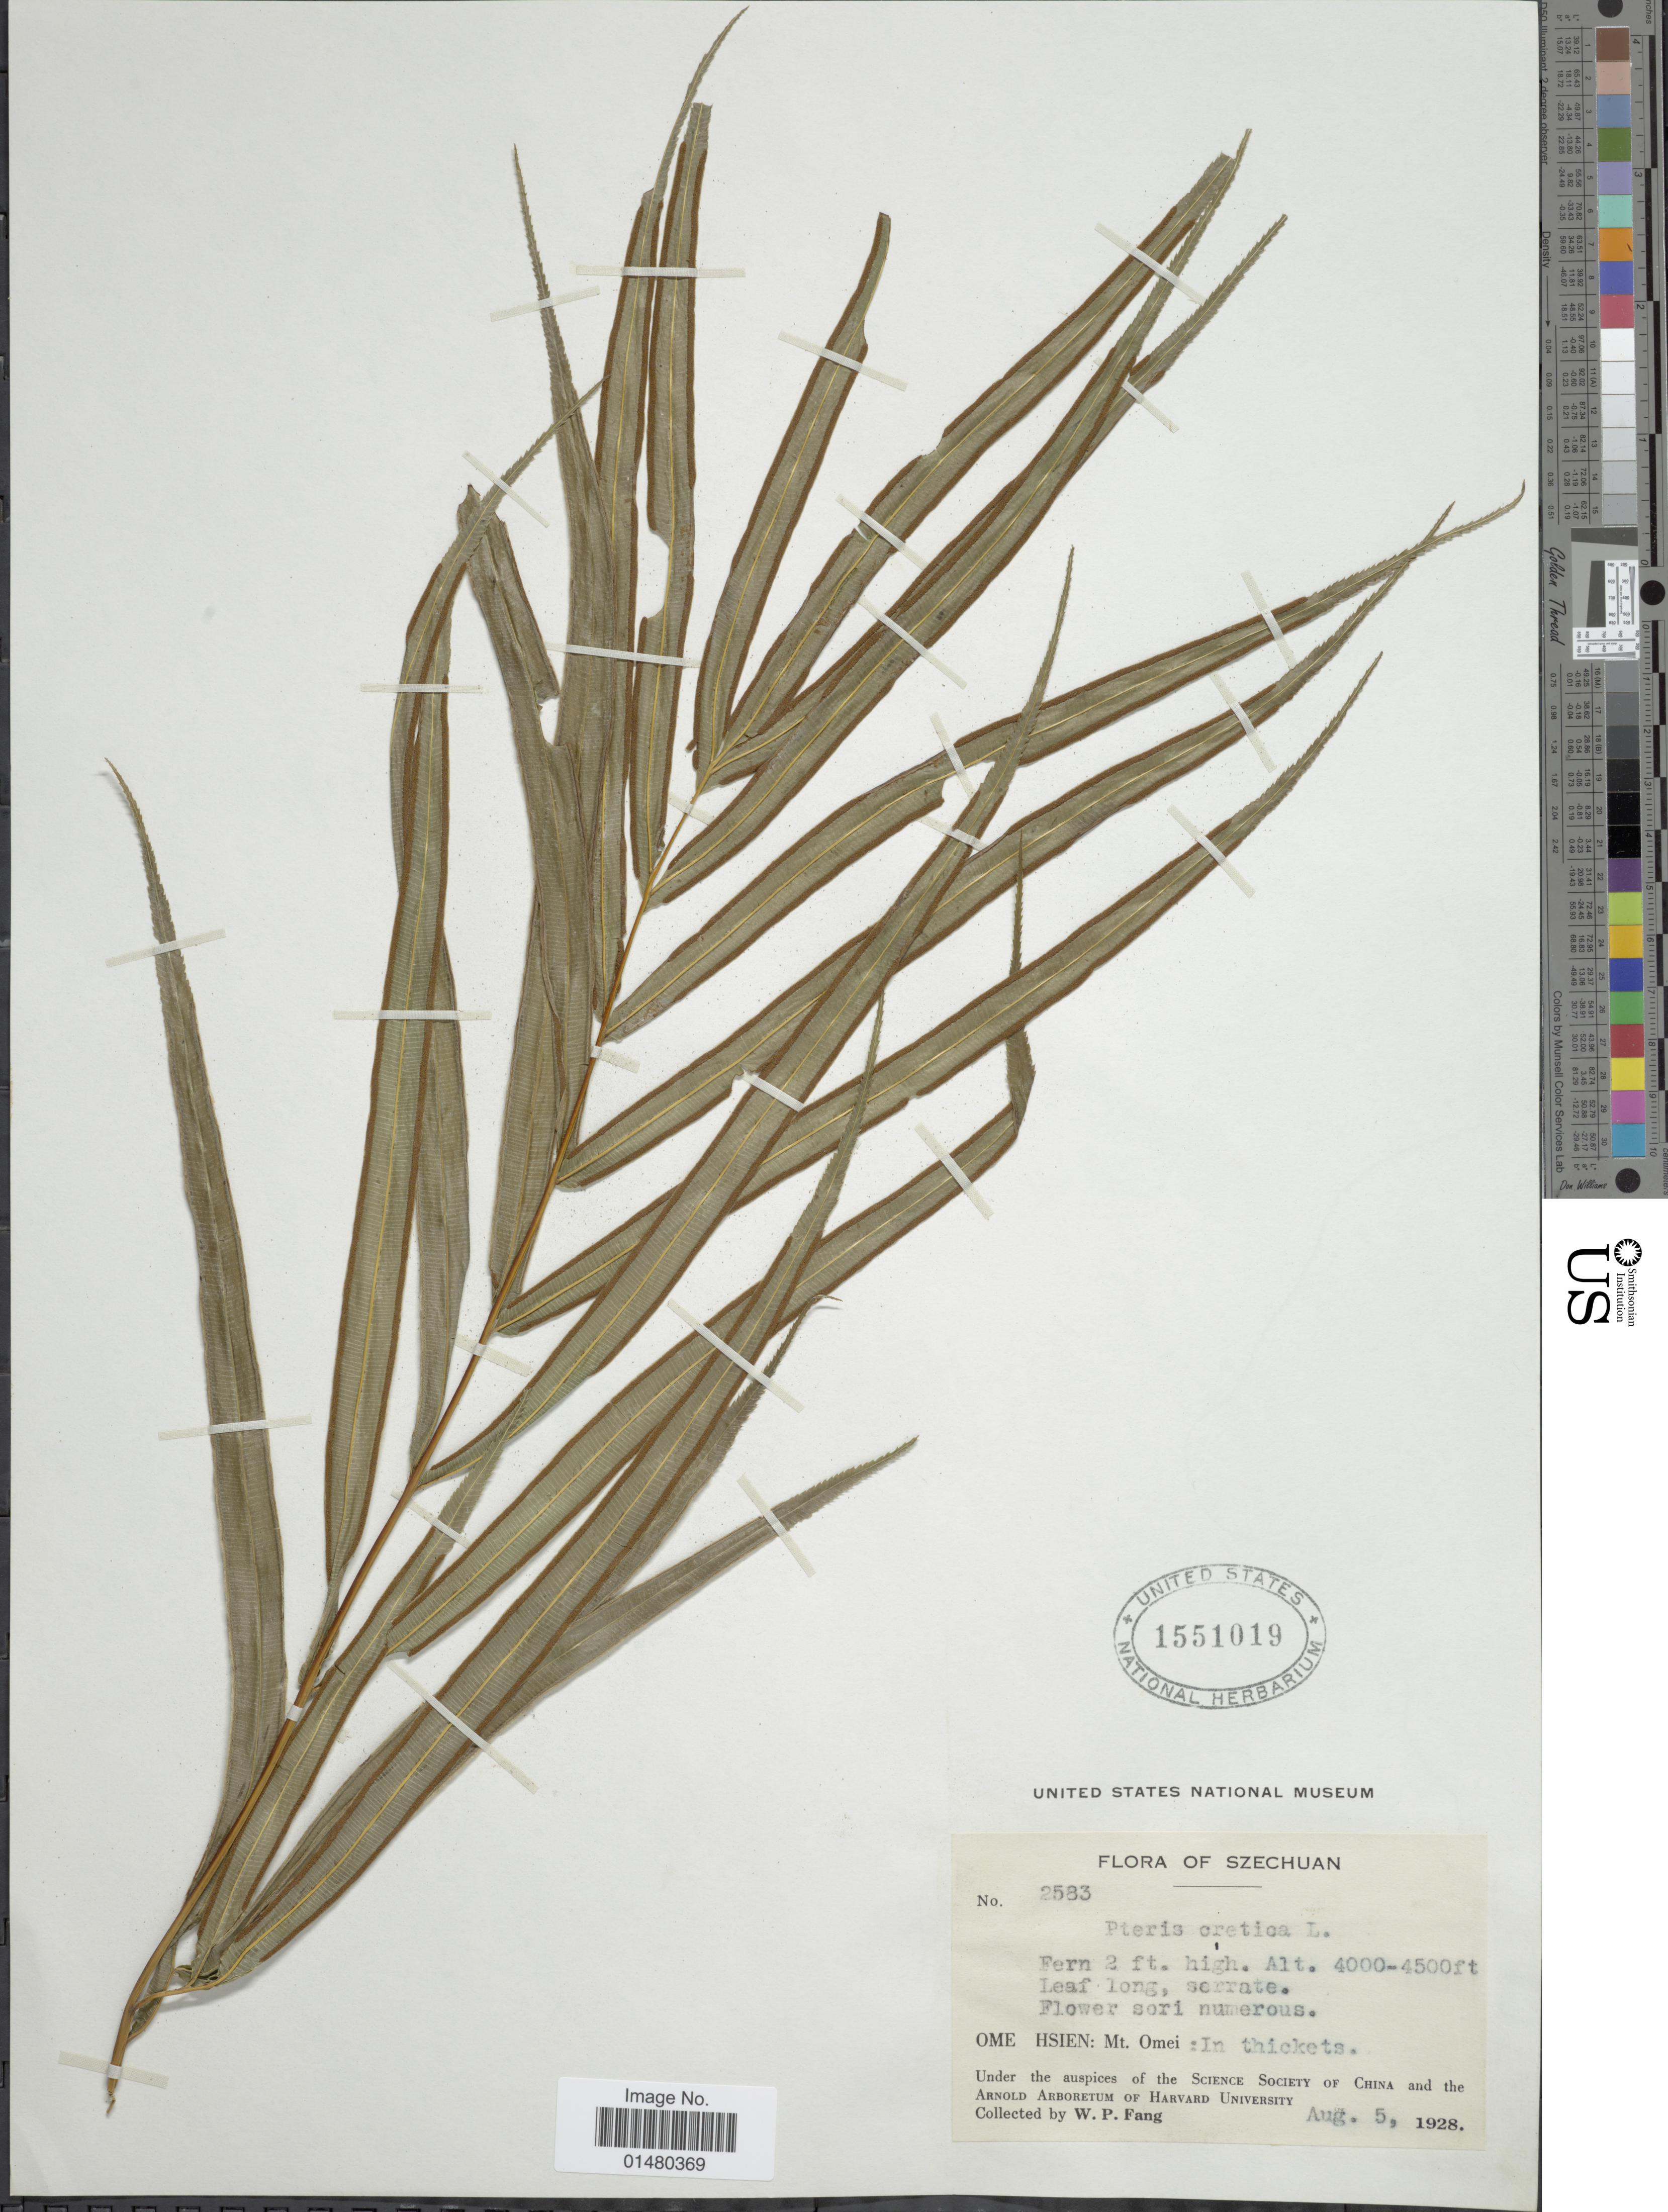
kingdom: Plantae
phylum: Tracheophyta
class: Polypodiopsida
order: Polypodiales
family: Pteridaceae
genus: Pteris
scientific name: Pteris cretica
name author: L.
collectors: W. P. Fang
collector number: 2583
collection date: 1928-08-05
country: China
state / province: Sichuan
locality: Szechuan, Ome Hsien: Mt Omei: In thickets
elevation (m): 1219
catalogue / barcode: US 1551019